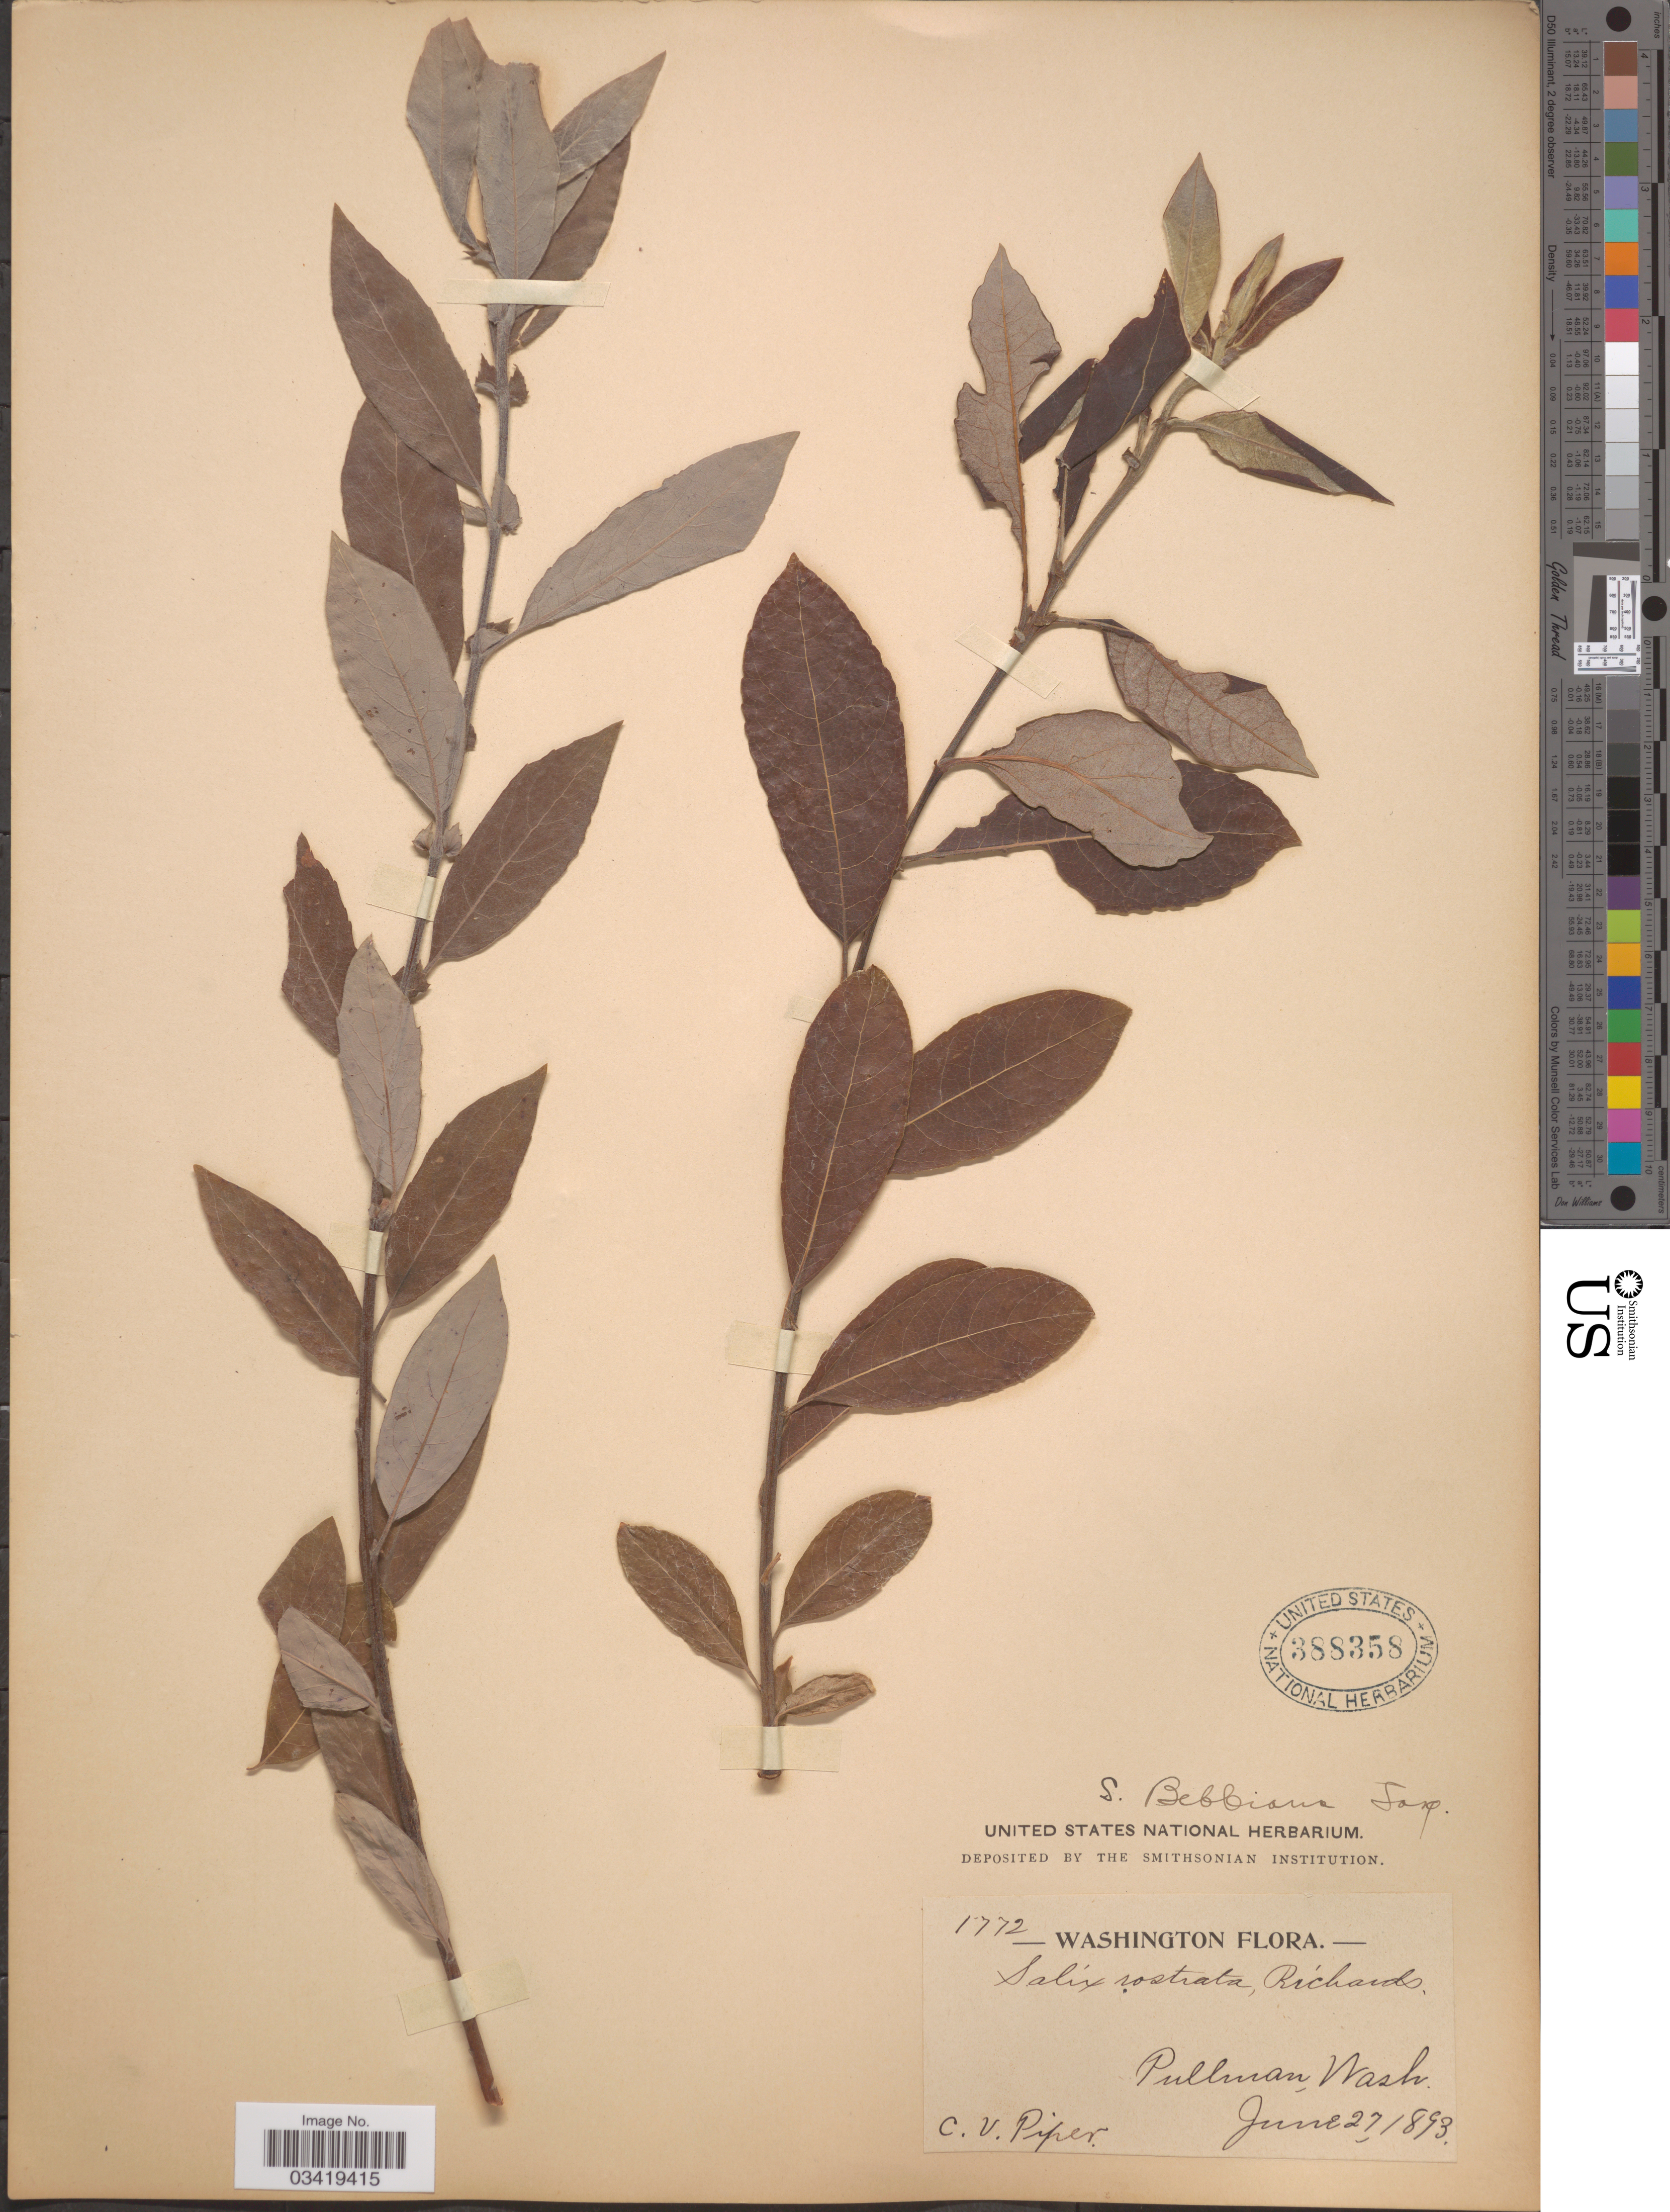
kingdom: Plantae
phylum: Tracheophyta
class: Magnoliopsida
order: Malpighiales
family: Salicaceae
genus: Salix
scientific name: Salix bebbiana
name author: Sarg.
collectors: C. V. Piper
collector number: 1772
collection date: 1893-06-27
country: United States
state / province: Washington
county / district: Whitman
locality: Pullman.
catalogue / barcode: US 388358